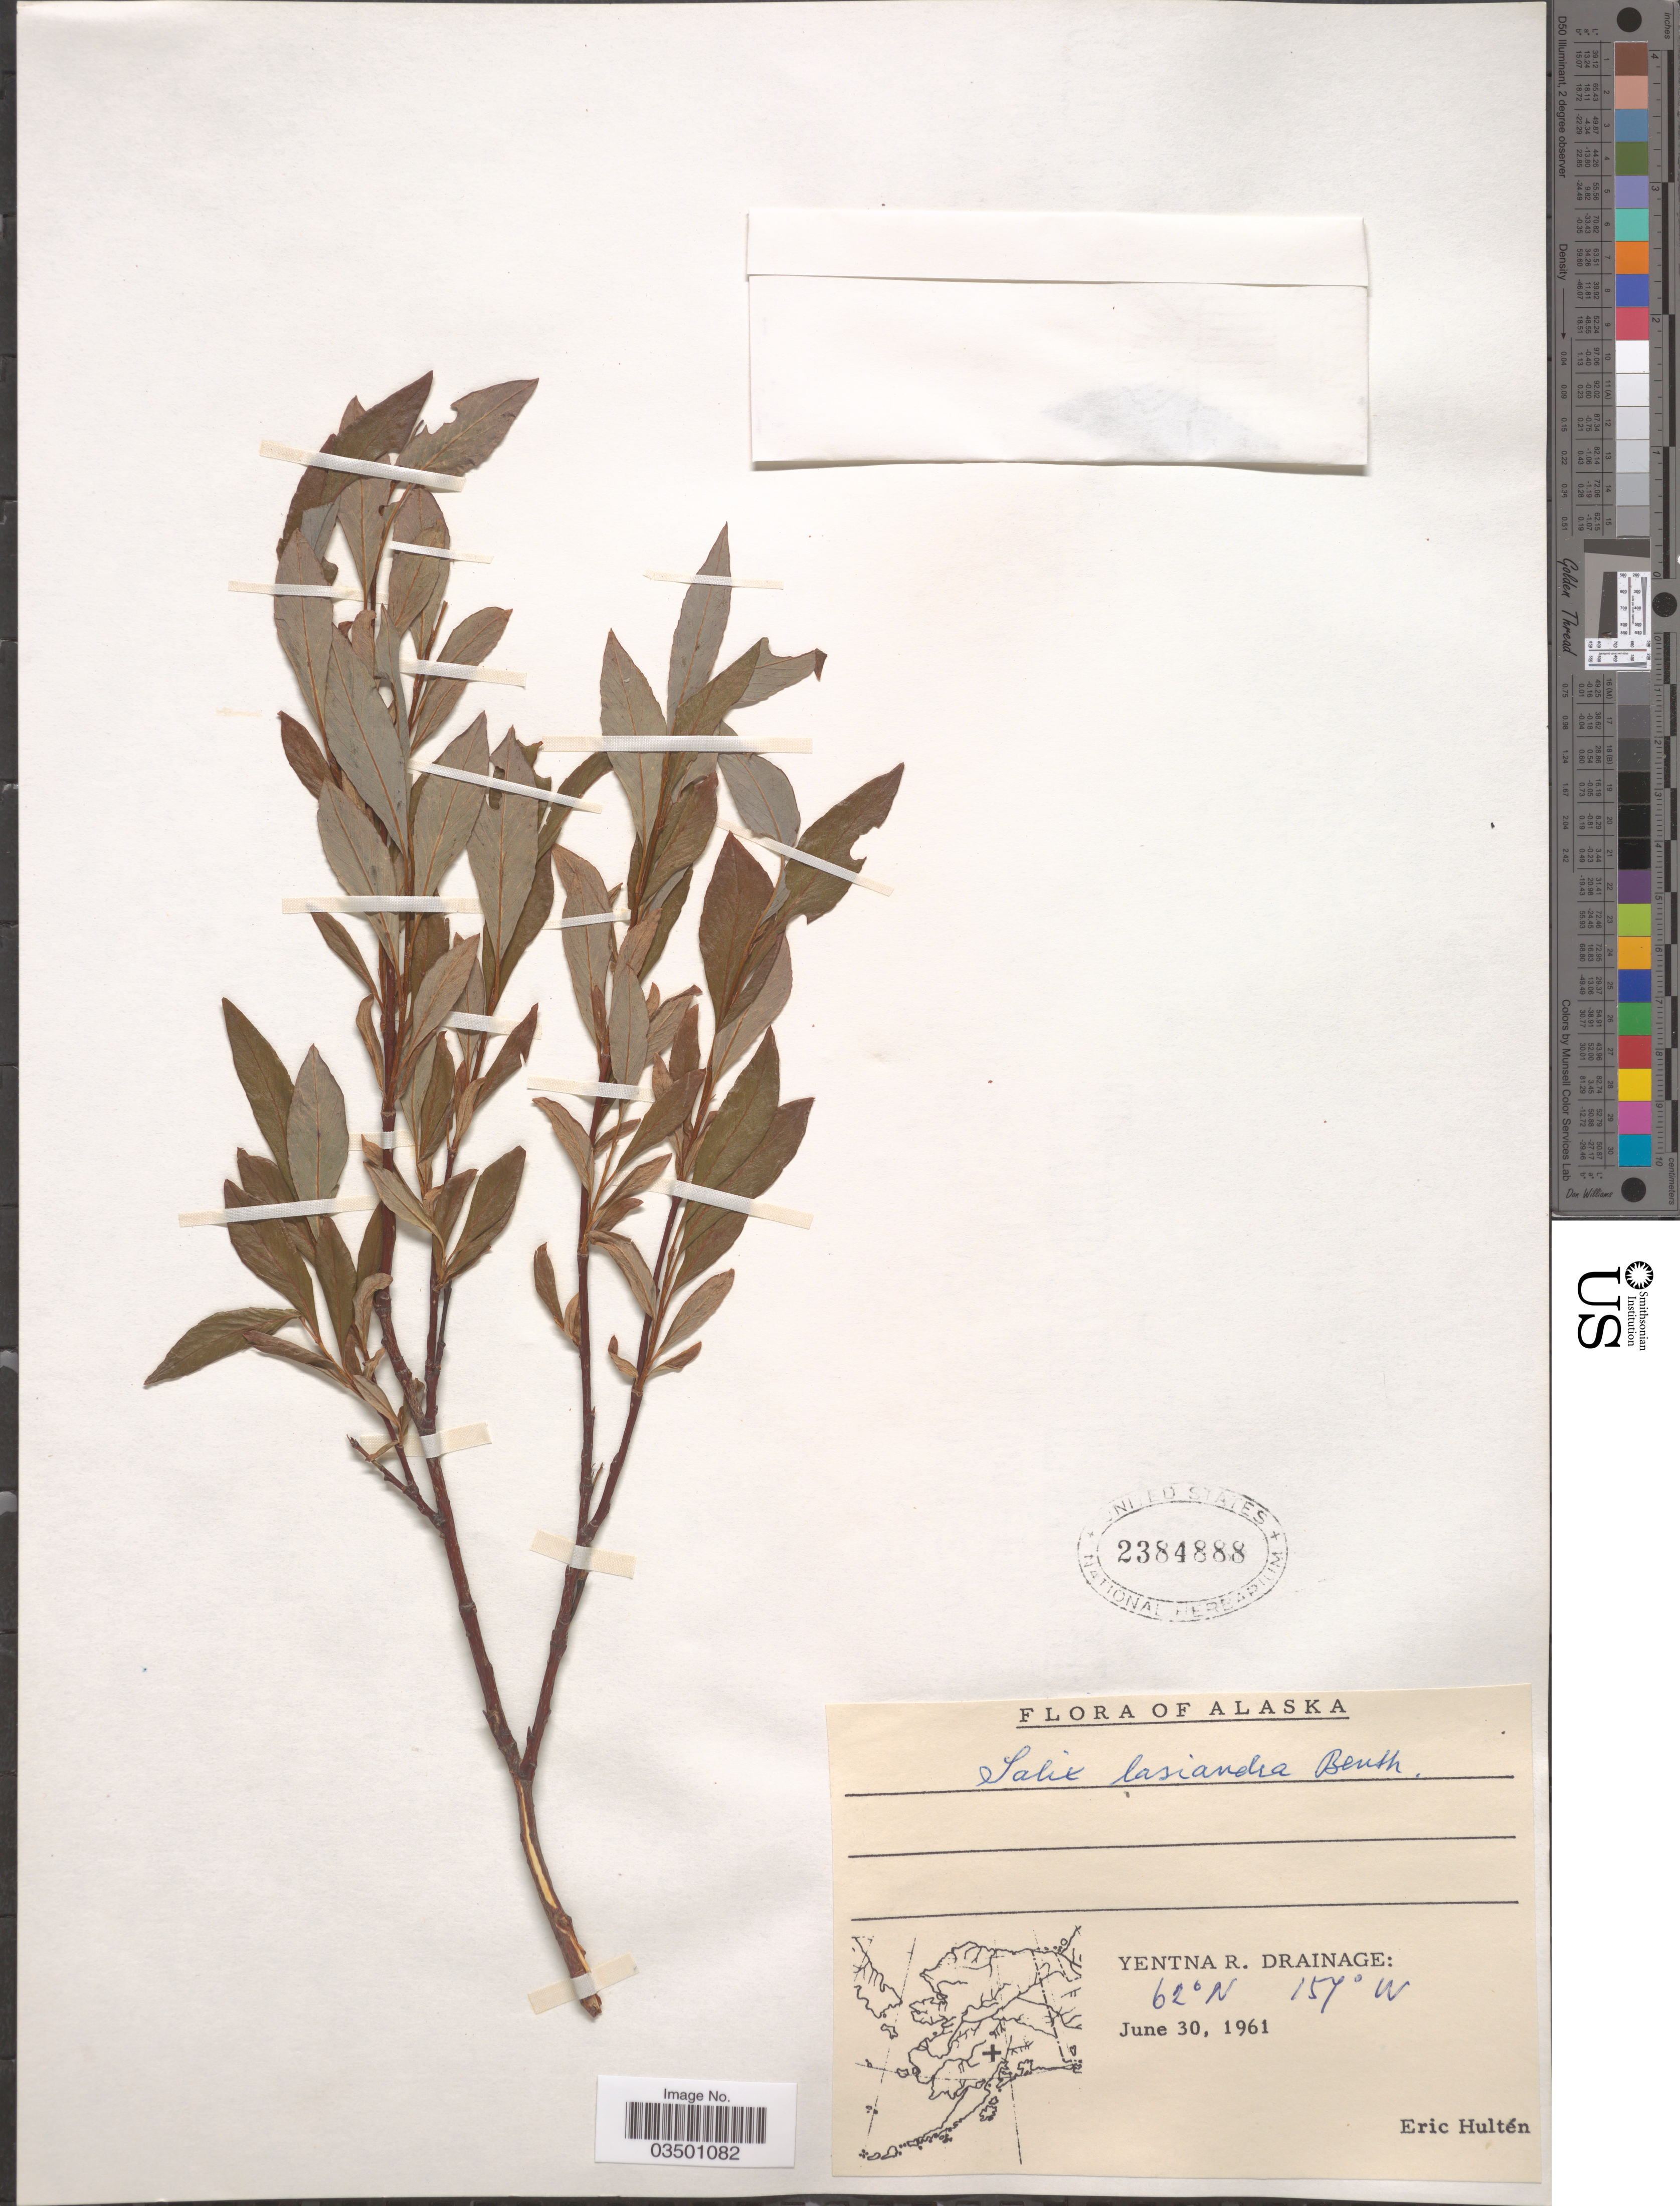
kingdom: Plantae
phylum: Tracheophyta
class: Magnoliopsida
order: Malpighiales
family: Salicaceae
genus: Salix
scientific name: Salix lasiandra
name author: Benth.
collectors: E. G. Hultén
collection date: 1961-06-30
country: United States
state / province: Alaska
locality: Yentna R. Drainage.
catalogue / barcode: US 2384888